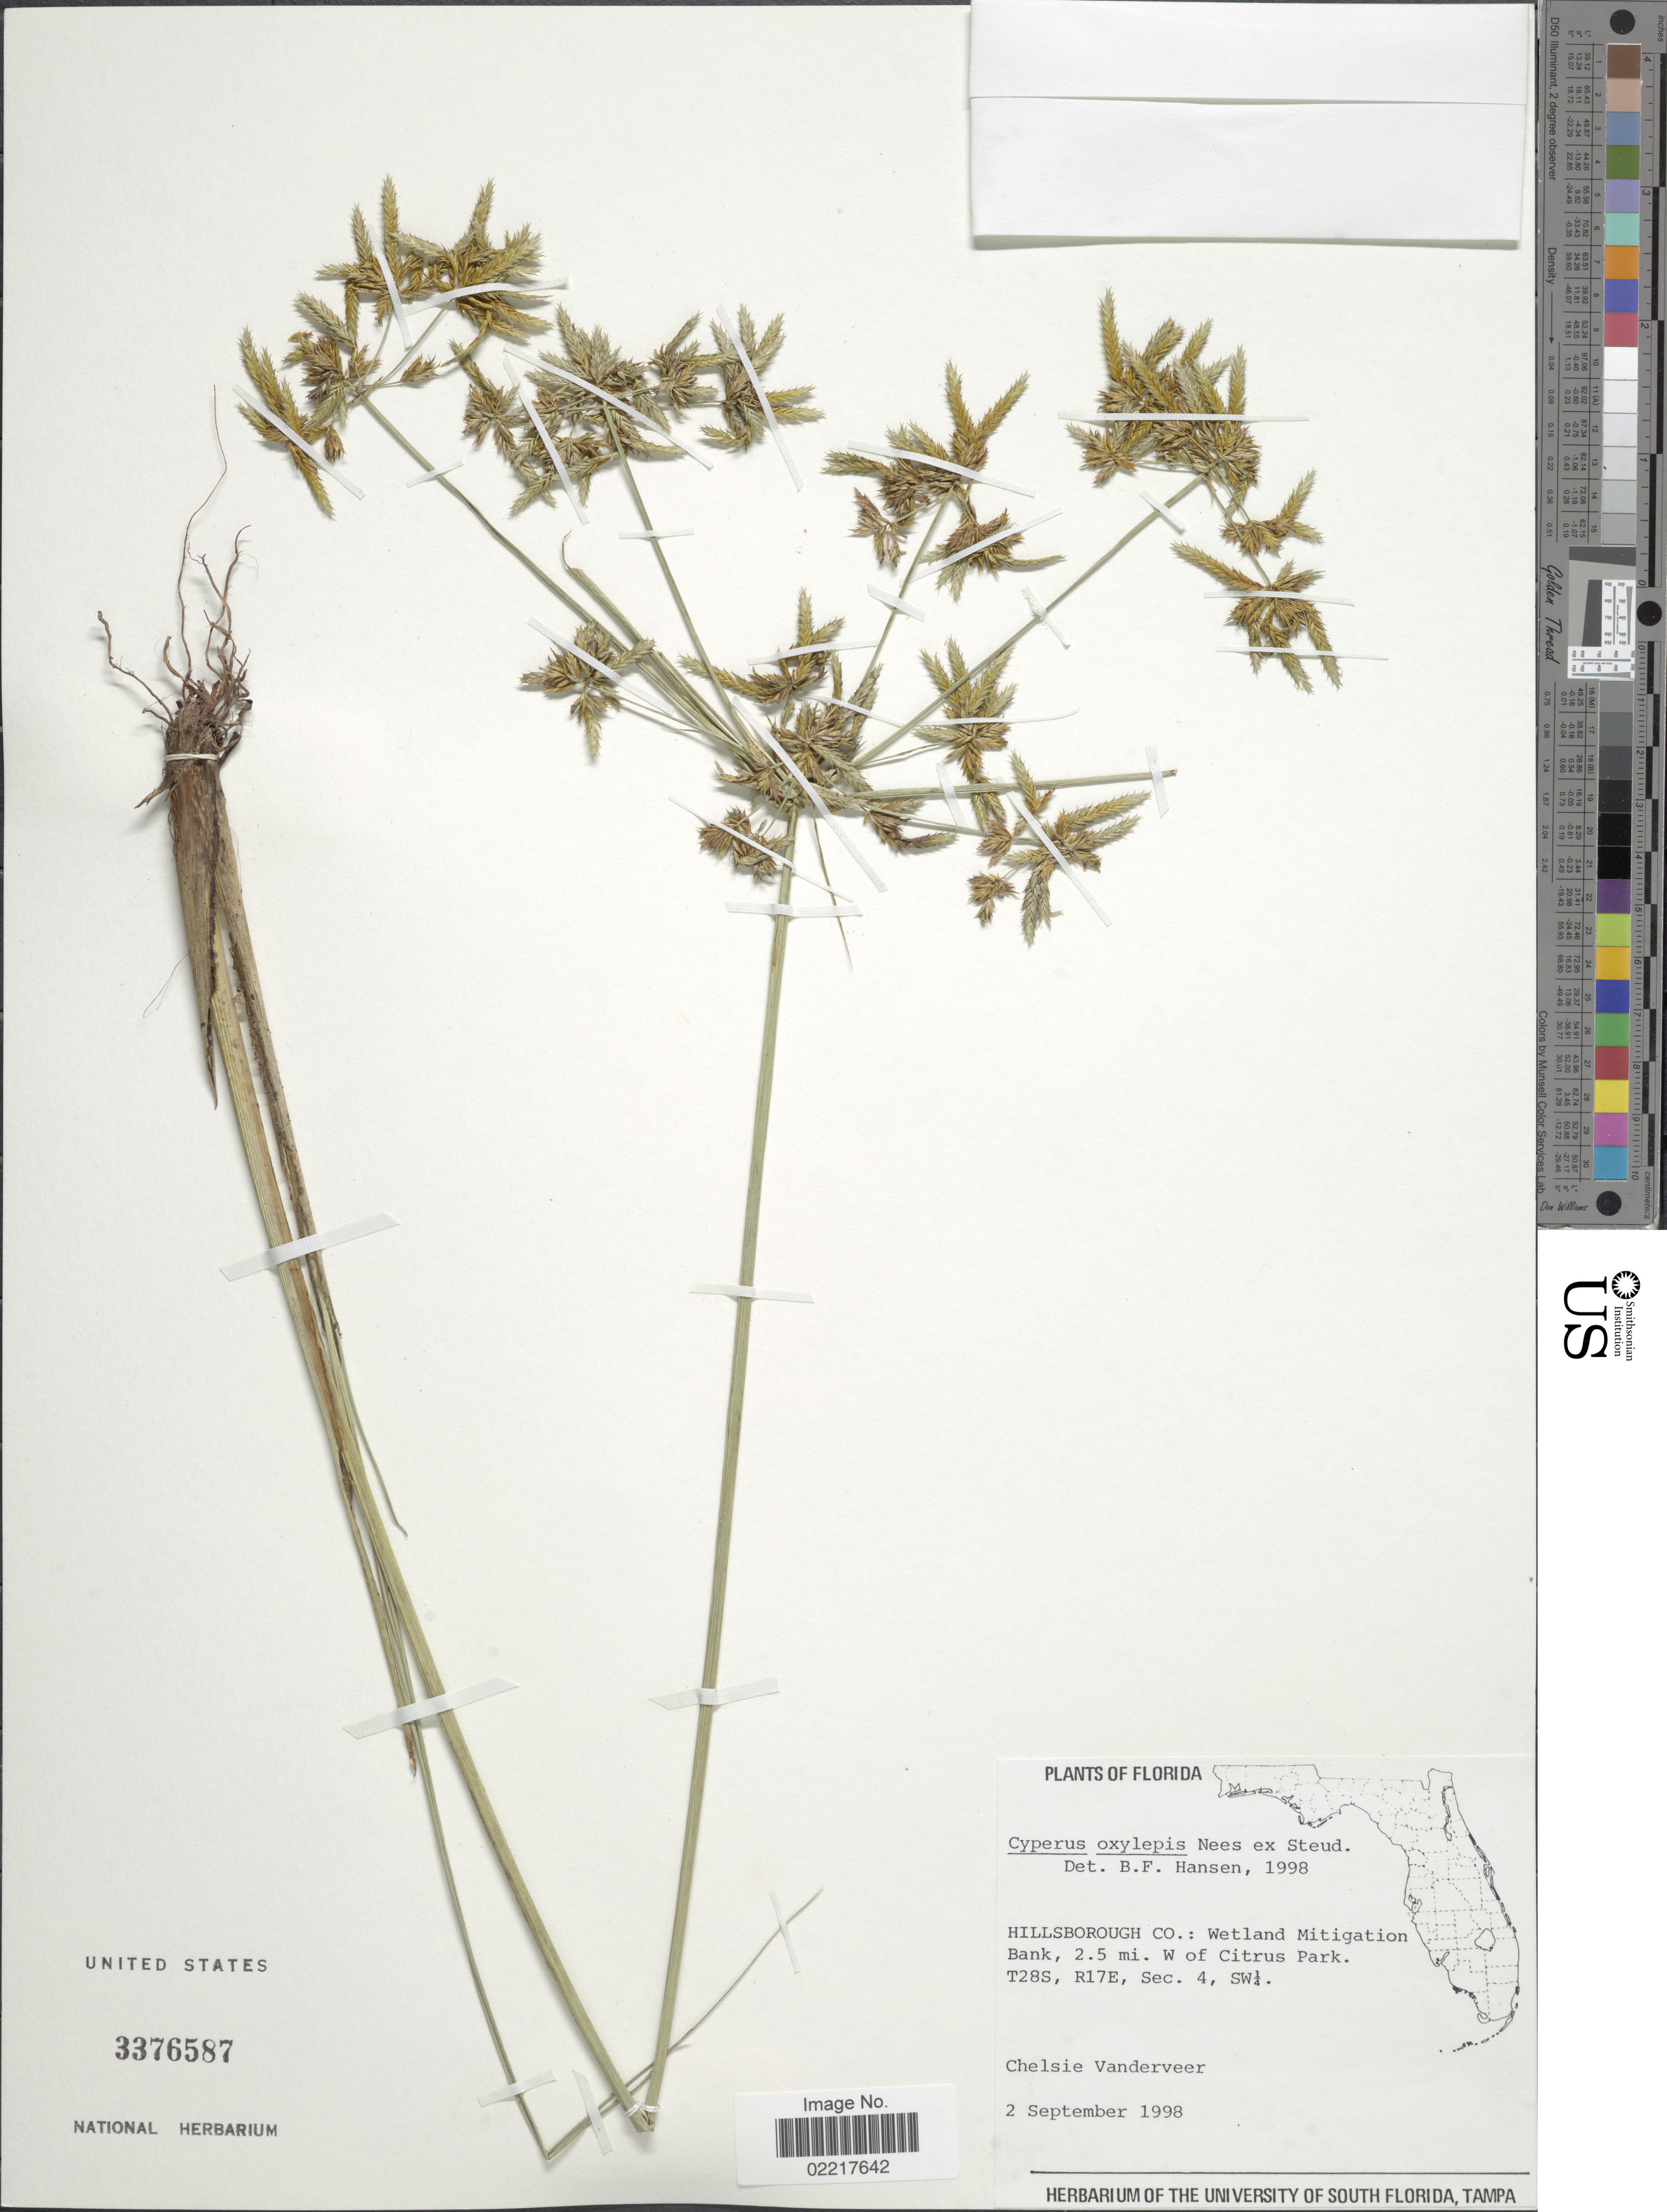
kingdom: Plantae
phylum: Tracheophyta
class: Liliopsida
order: Poales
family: Cyperaceae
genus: Cyperus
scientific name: Cyperus oxylepis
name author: Nees ex Steud.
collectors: C. Vanderveer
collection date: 1998-09-02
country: United States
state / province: Florida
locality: Hillsborough Co.: Wetland Mitigation Bank, 2.5 mi. W of Citrus Park T28S, R17E, Sec. 4, SW1/4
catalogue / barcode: US 3376587